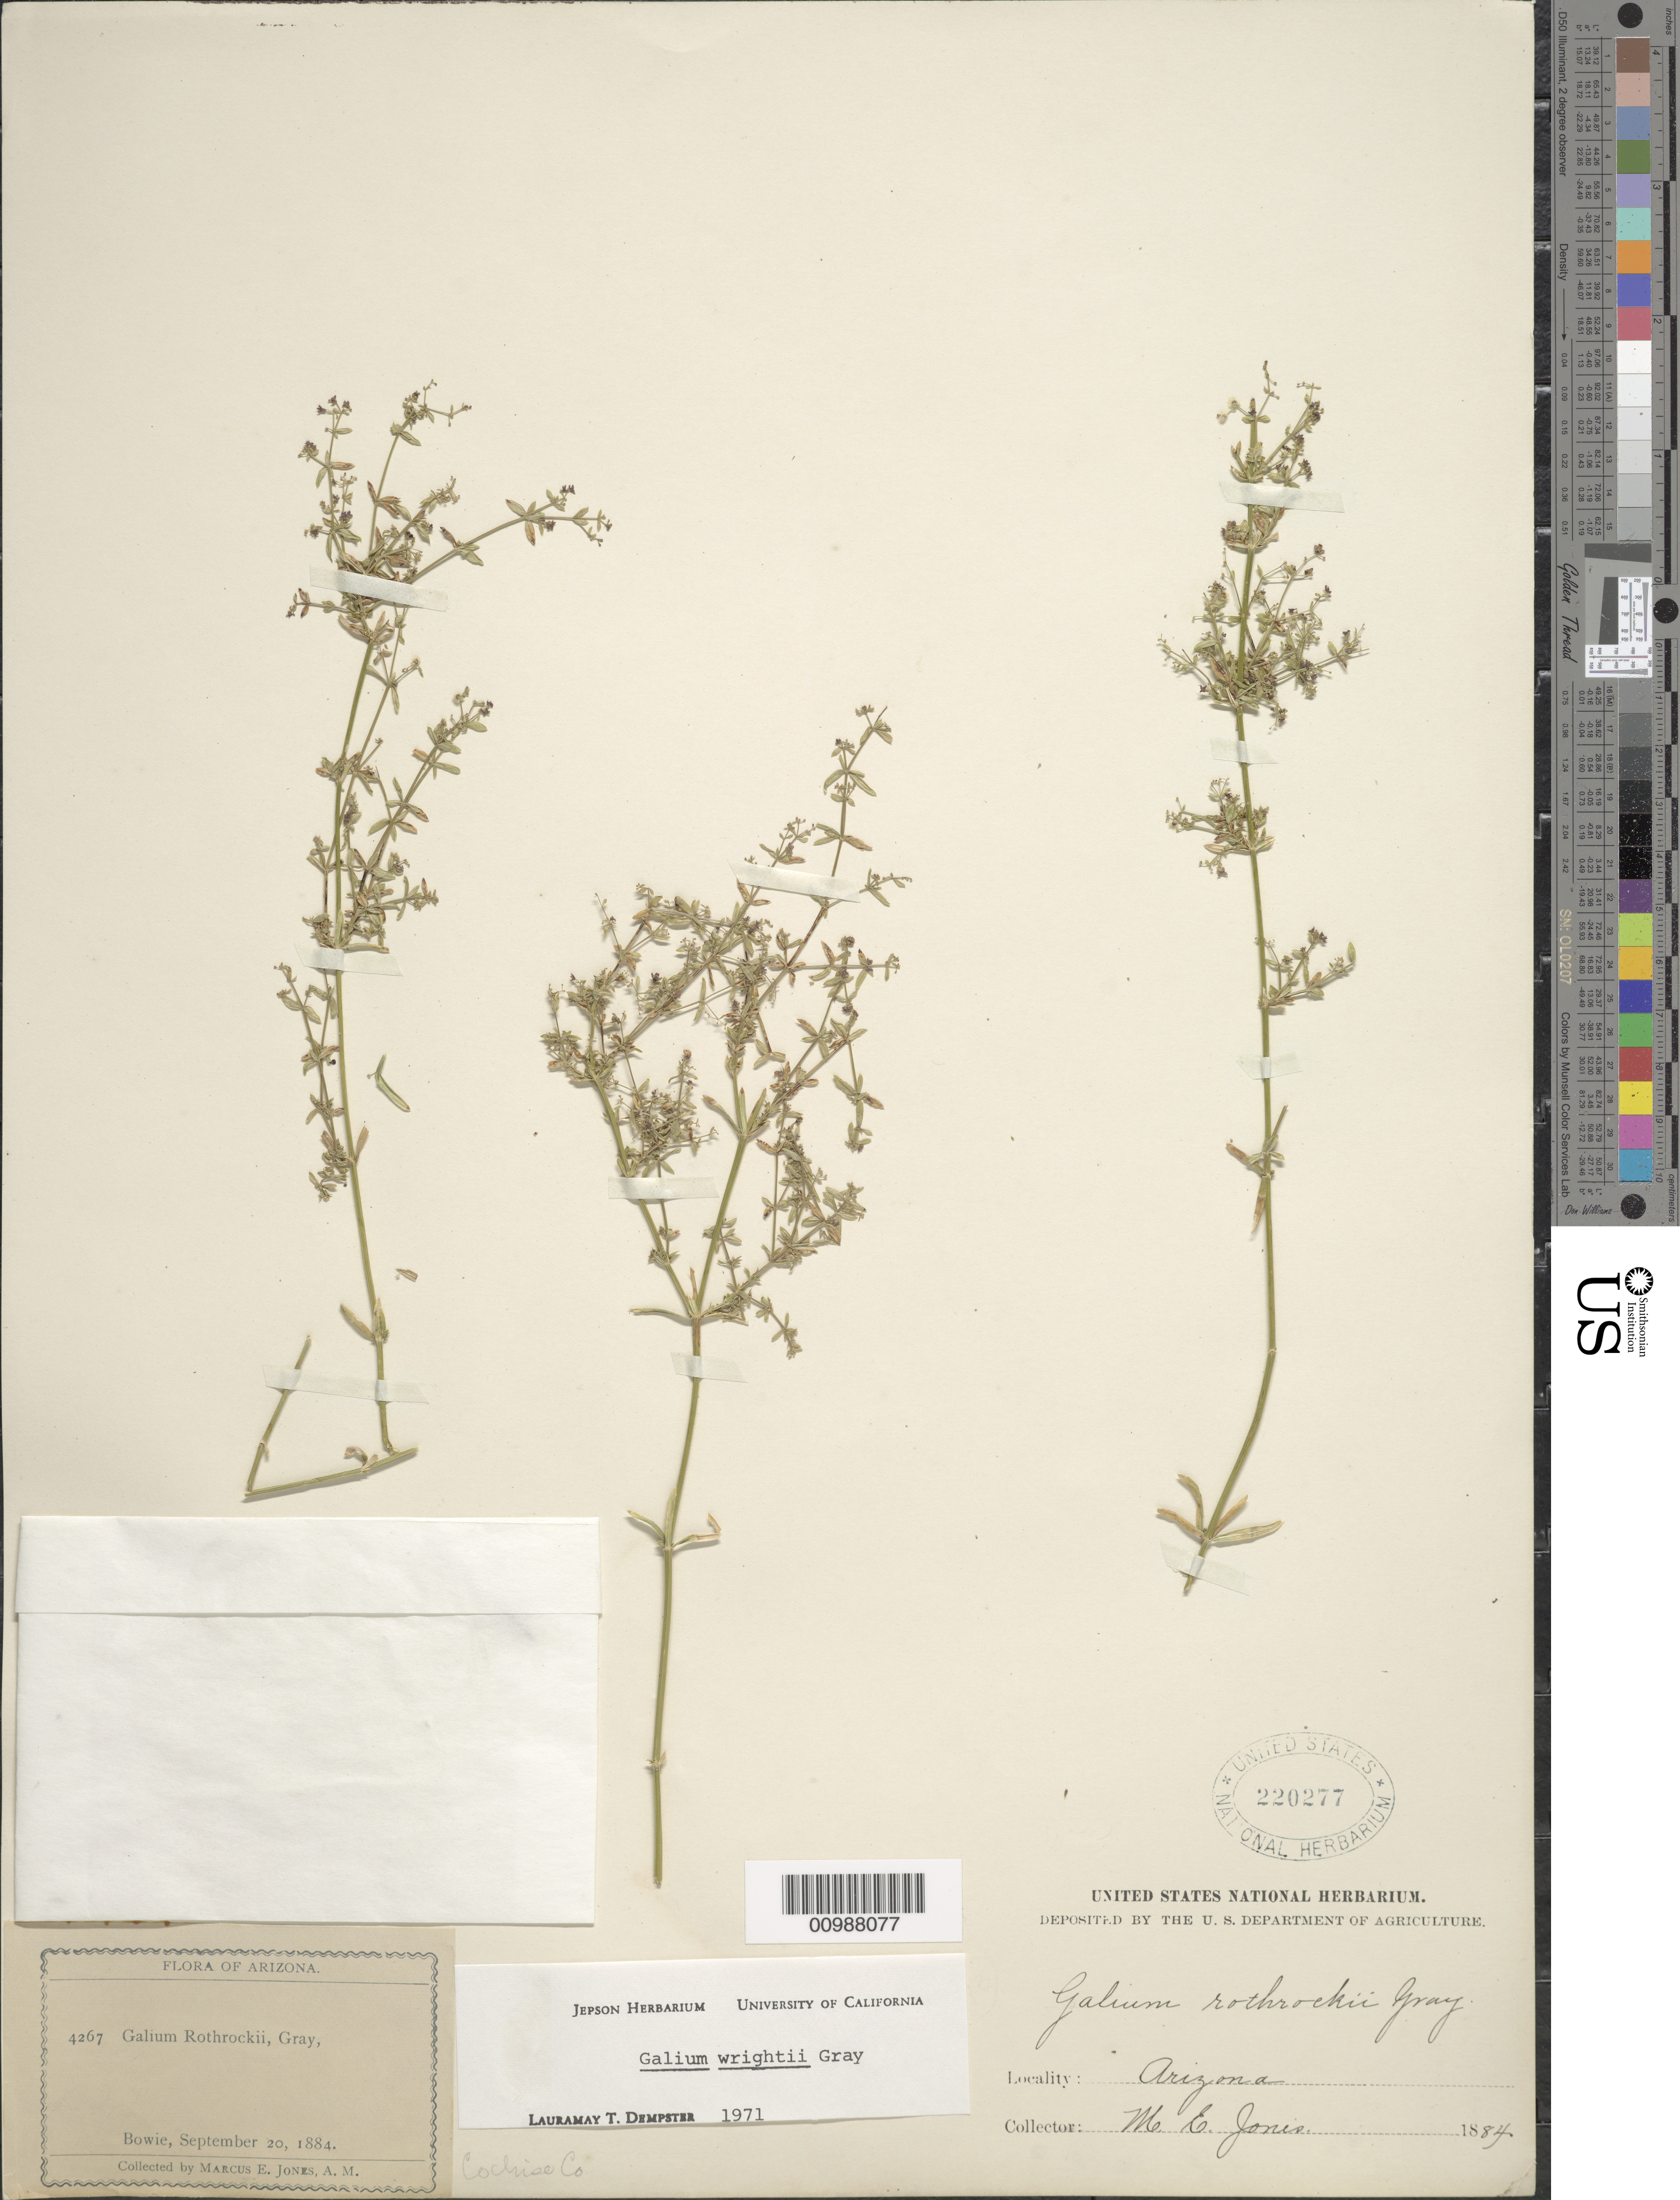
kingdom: Plantae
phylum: Tracheophyta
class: Magnoliopsida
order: Gentianales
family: Rubiaceae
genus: Galium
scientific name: Galium wrightii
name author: A. Gray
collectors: M. E. Jones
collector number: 4276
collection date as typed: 20 Sep 1884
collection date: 1884-09-20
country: United States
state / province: Arizona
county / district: Cochise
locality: Bowie.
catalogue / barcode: US 220277